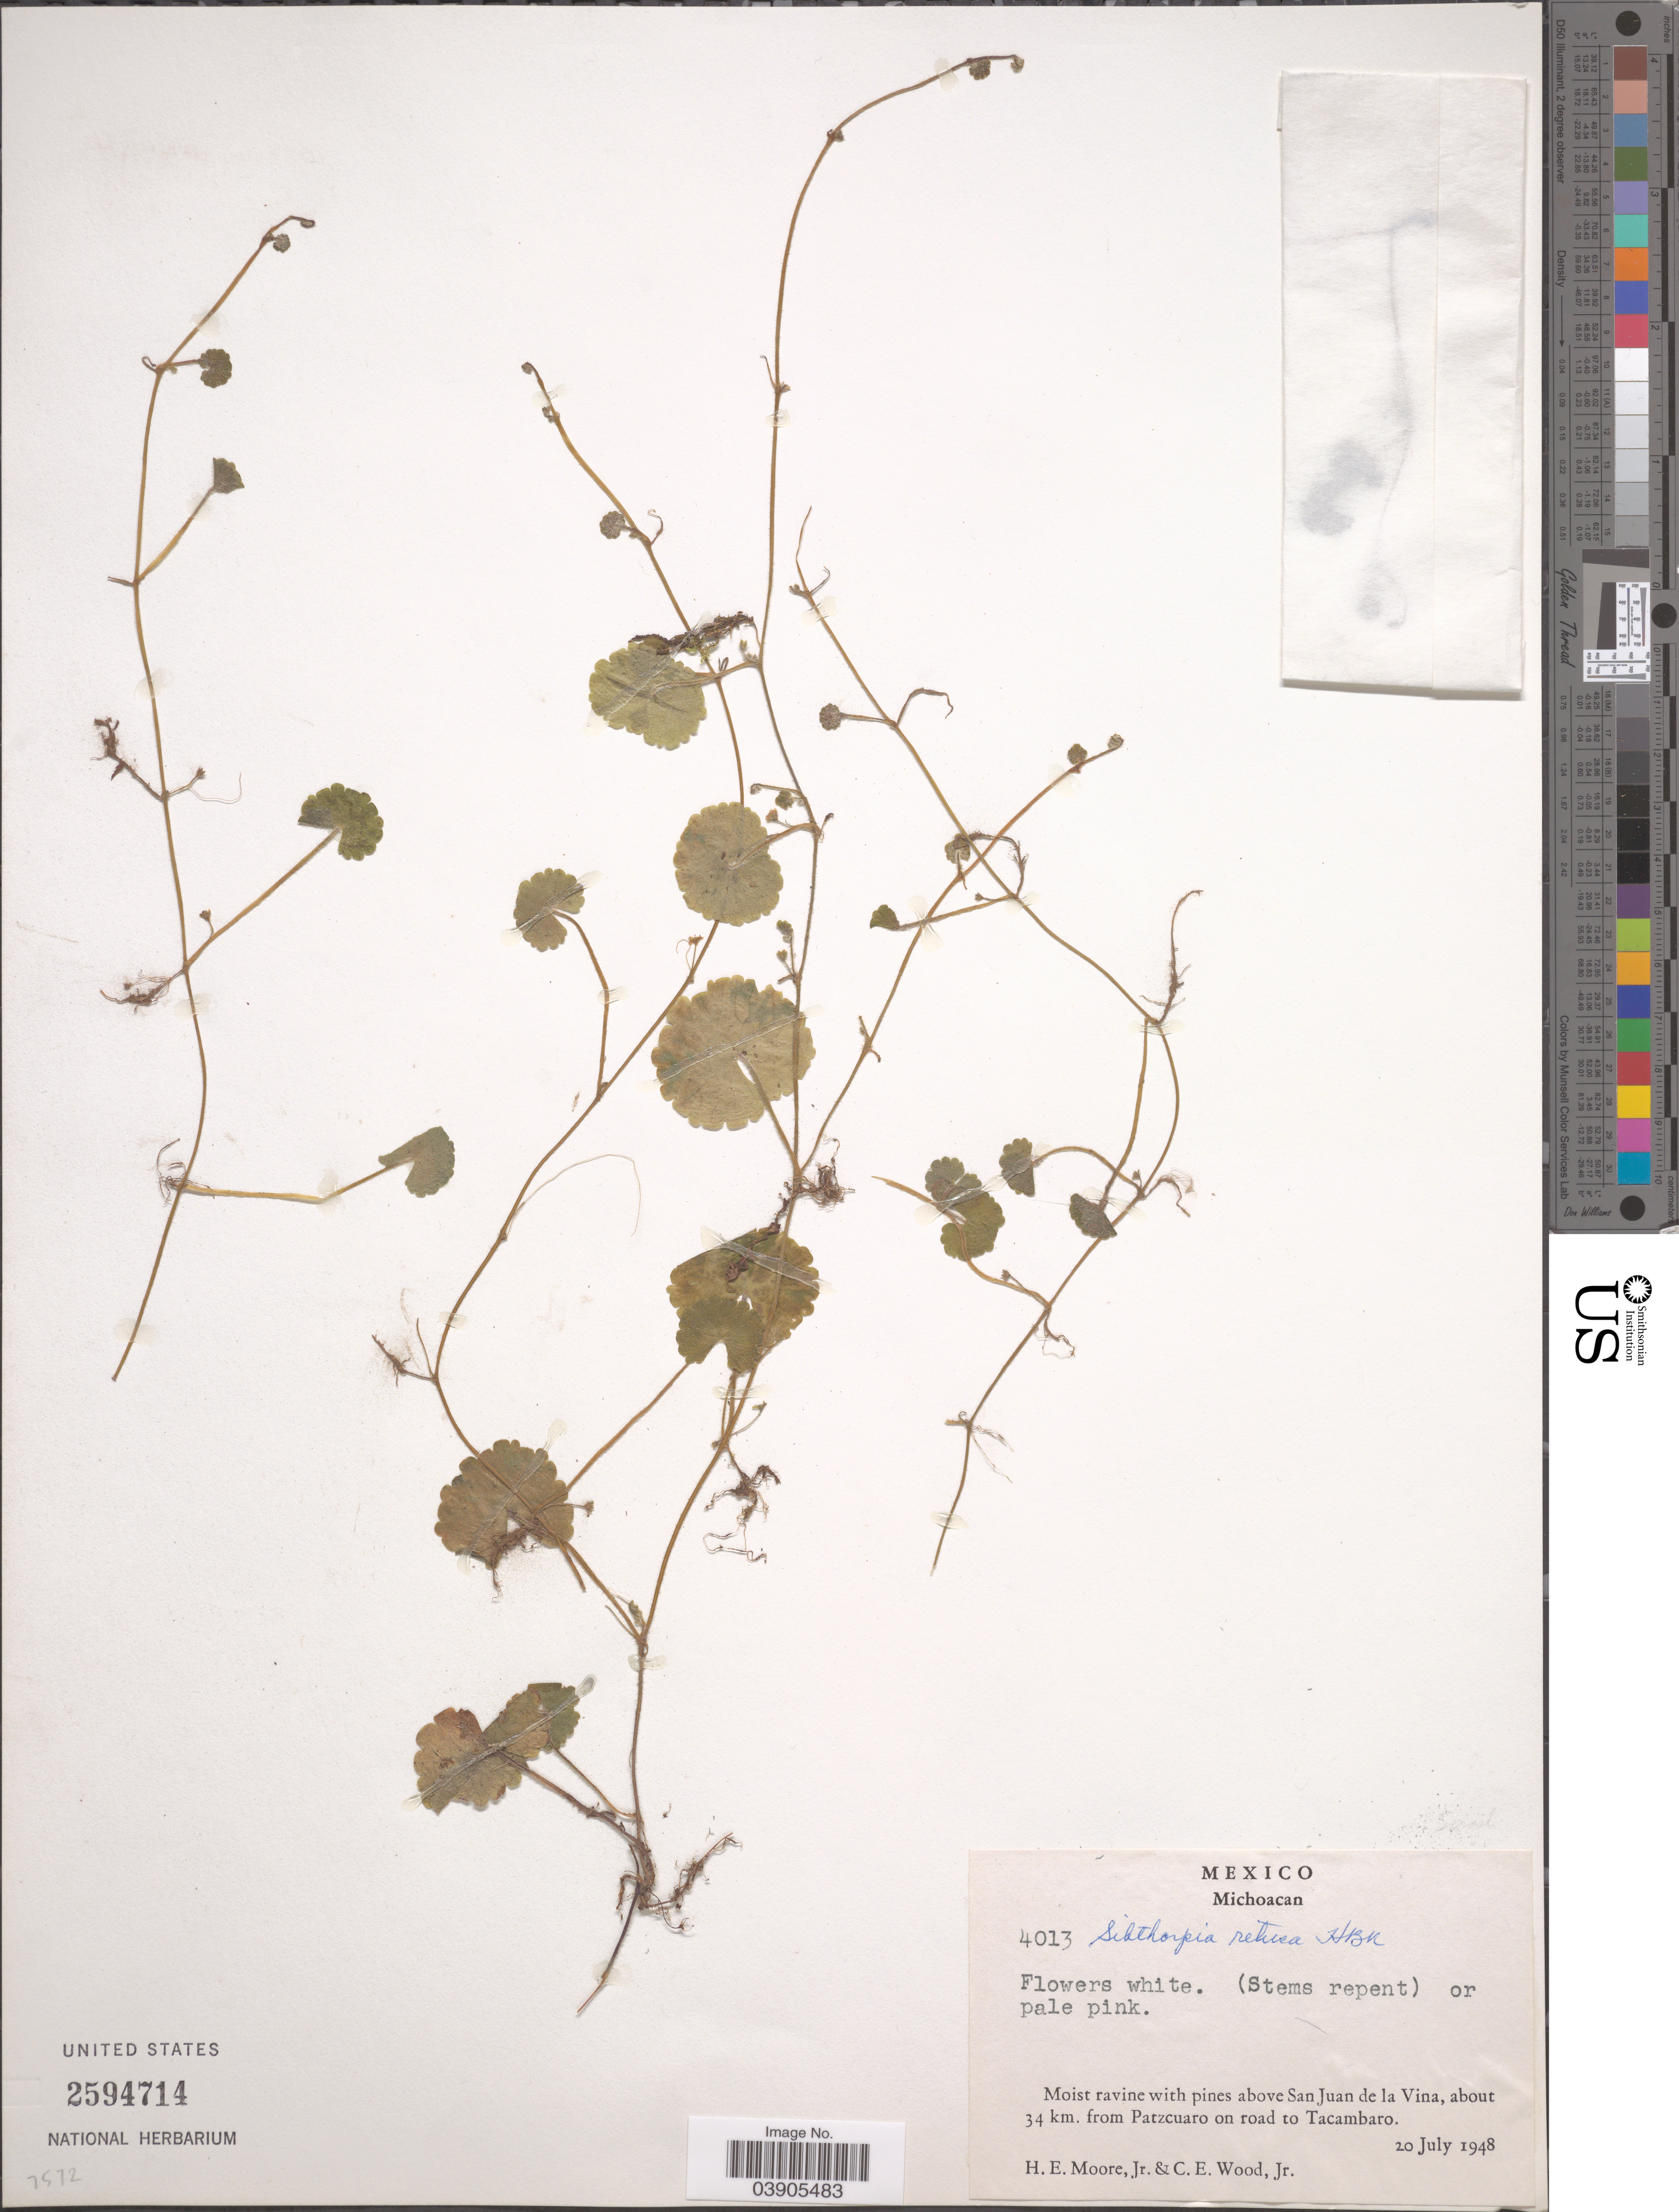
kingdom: Plantae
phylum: Tracheophyta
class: Magnoliopsida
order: Lamiales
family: Plantaginaceae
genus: Sibthorpia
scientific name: Sibthorpia repens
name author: (L.) Kuntze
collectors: H. Moore & C. Wood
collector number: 4013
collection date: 1948-07-20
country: Mexico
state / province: Michoacán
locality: Moist ravine with pines above San Juan de la Vina, about 34 km. from Patzcuaro on road to Tacambaro.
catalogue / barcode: US 2594714